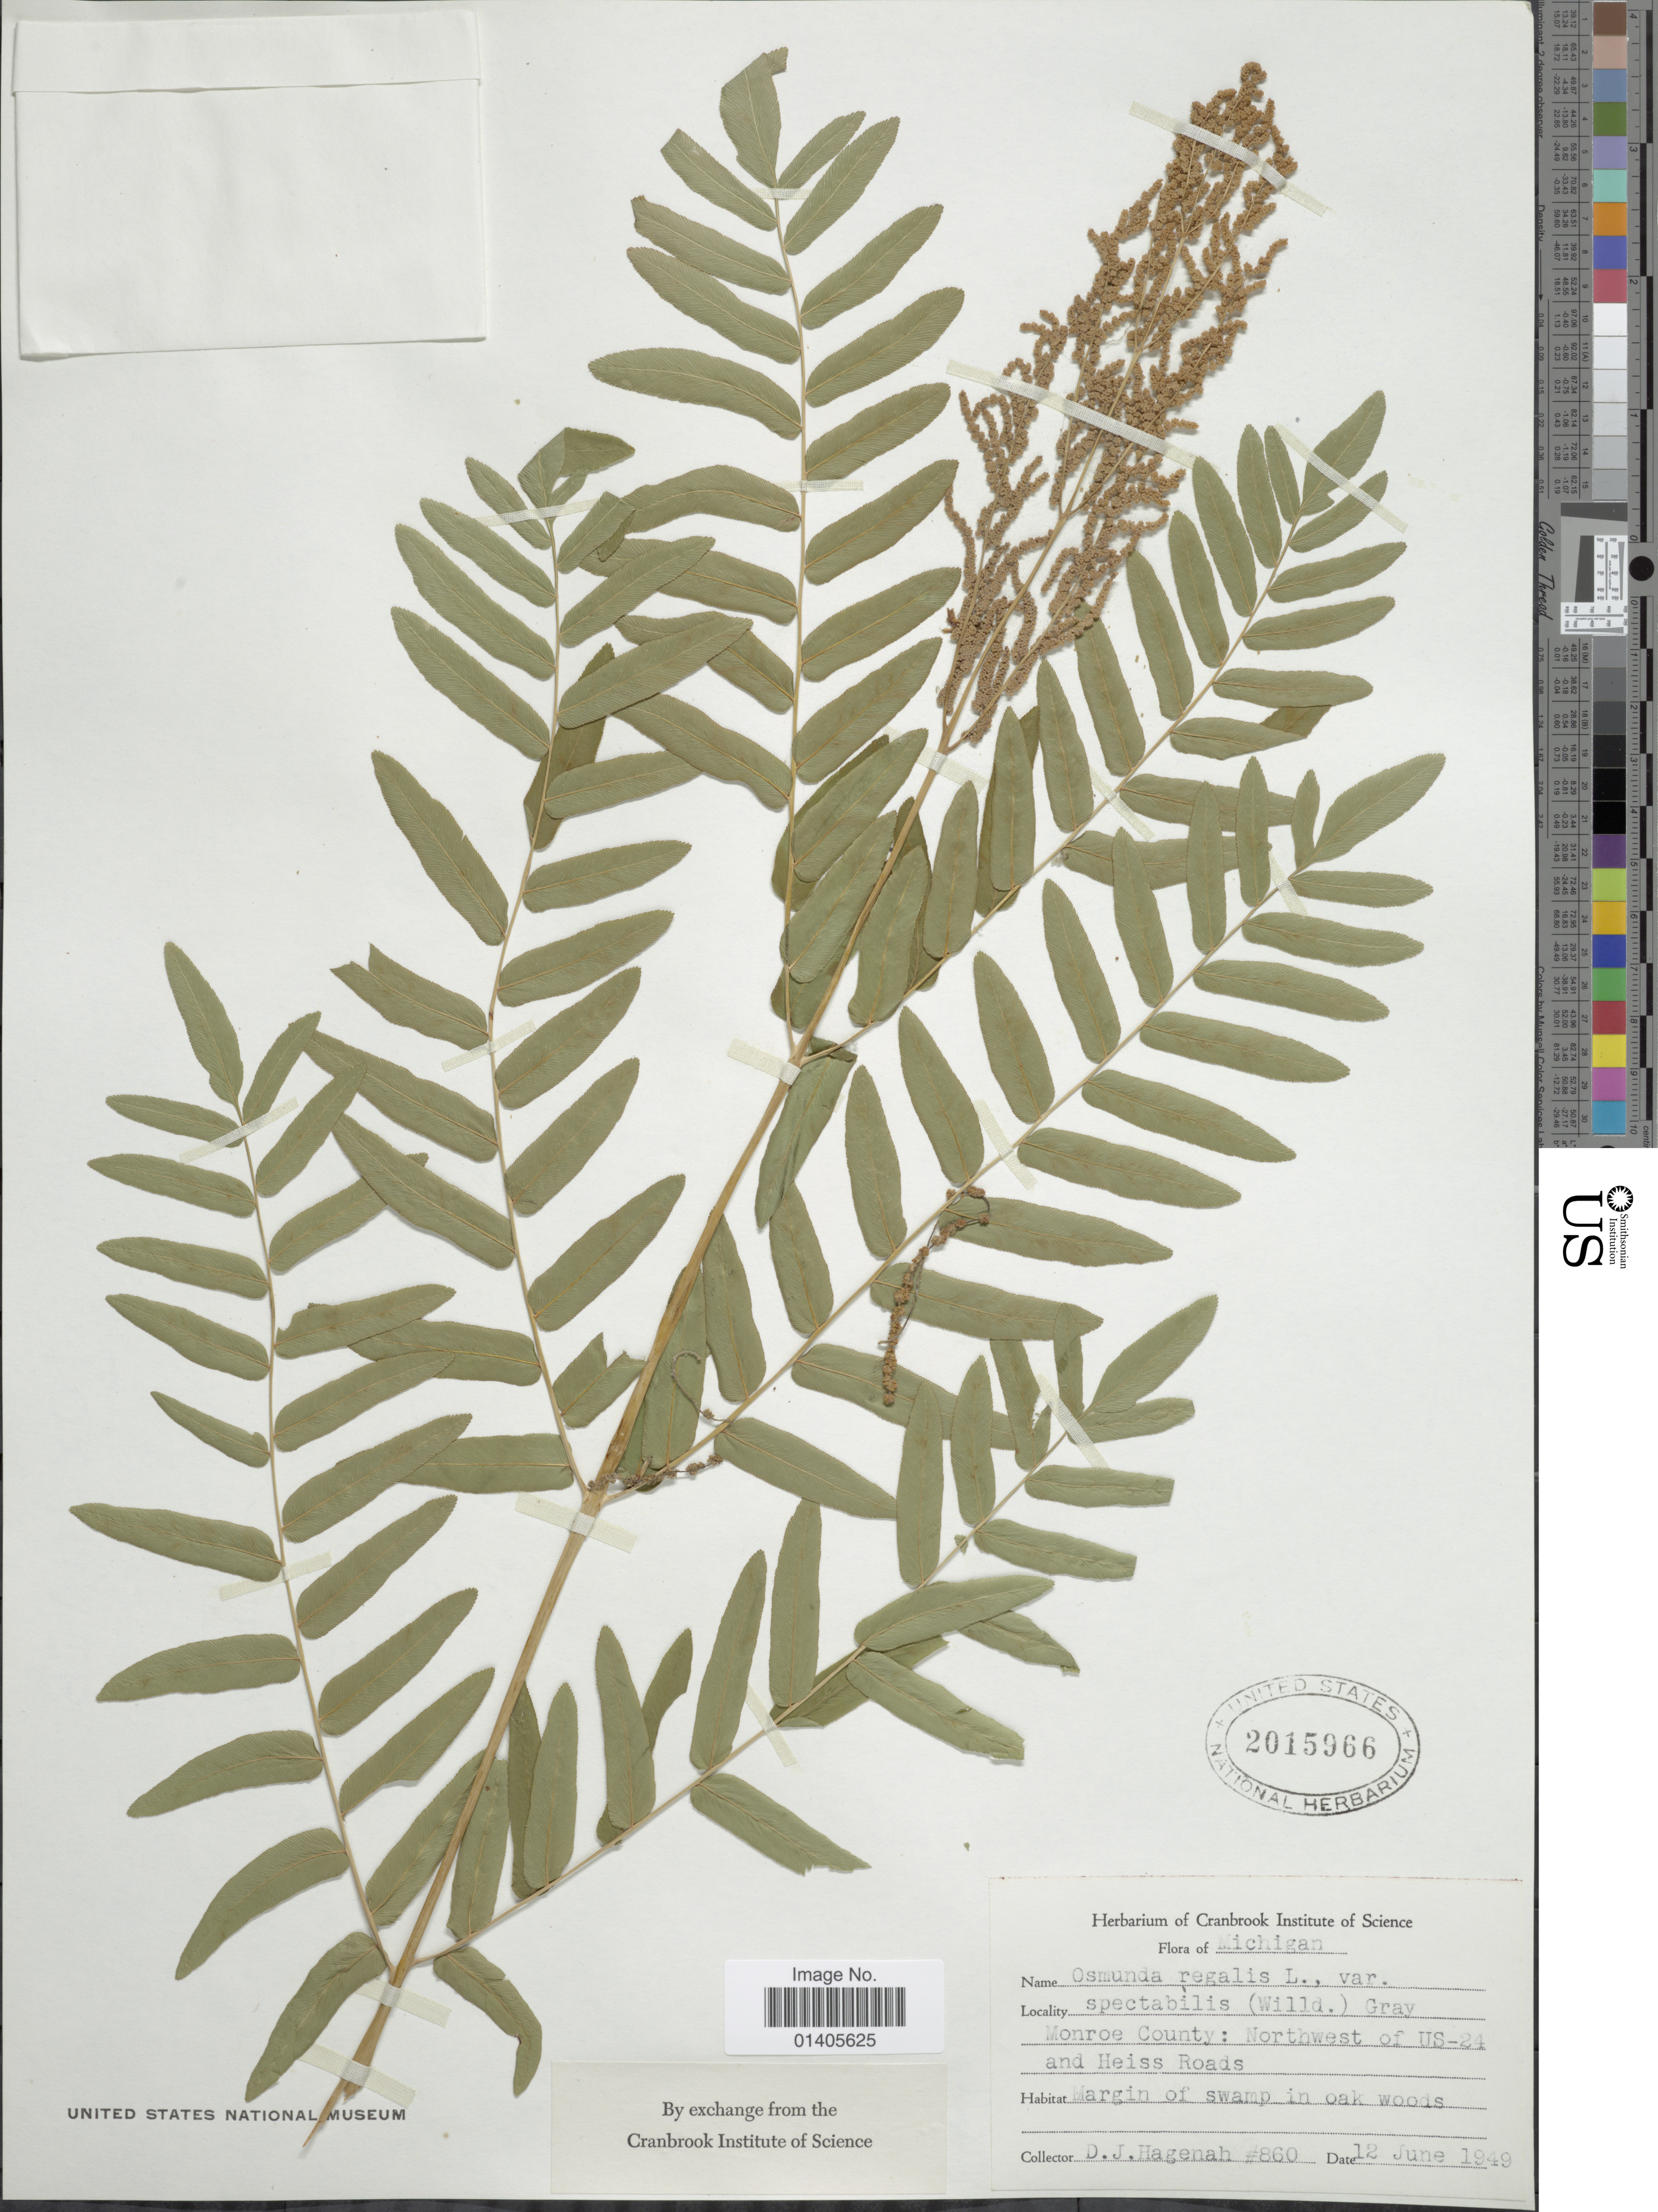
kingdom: Plantae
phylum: Tracheophyta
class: Polypodiopsida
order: Osmundales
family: Osmundaceae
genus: Osmunda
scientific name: Osmunda regalis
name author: L.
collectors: D. Hagenah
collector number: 860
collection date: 1949-06-12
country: United States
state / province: Michigan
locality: Monroe County: Northwest of US-24 and Heiss Roads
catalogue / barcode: US 2015966